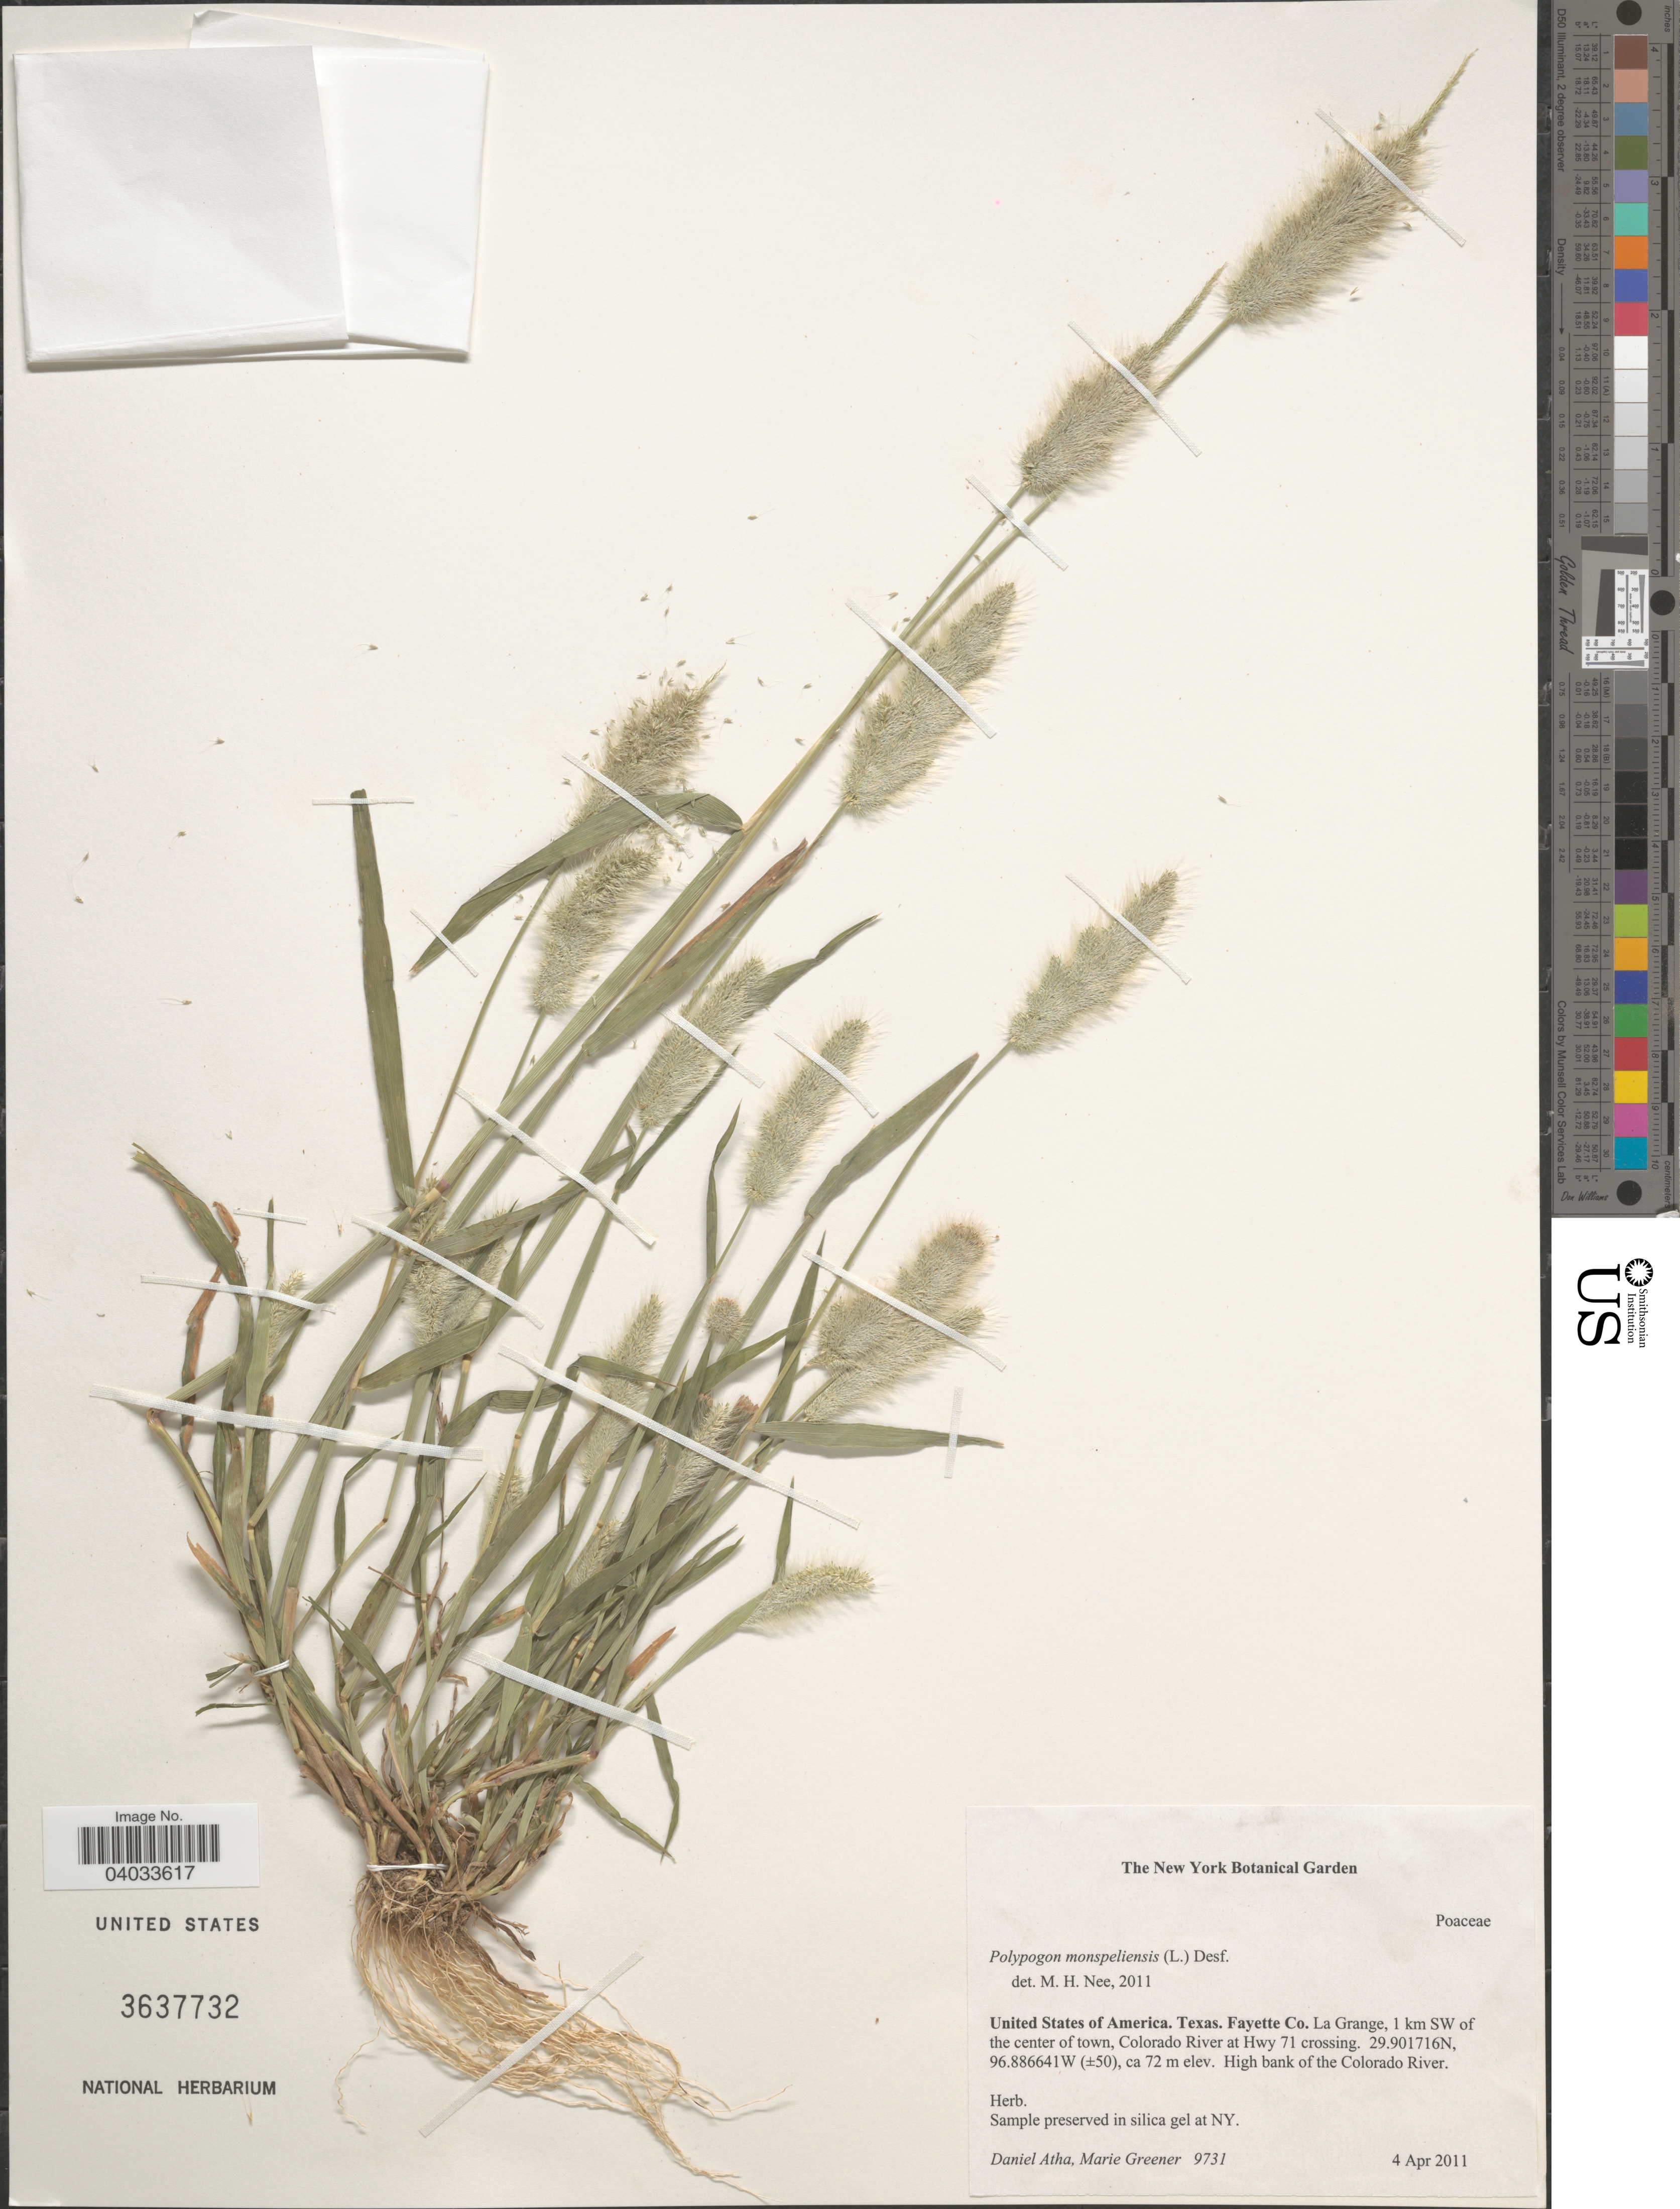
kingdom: Plantae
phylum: Tracheophyta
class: Liliopsida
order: Poales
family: Poaceae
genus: Polypogon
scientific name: Polypogon monspeliensis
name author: (L.) Desf.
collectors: D. Atha & M. Greener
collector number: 9731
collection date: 2011-04-04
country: United States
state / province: Texas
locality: Fayette Co. La Grange, 1 km SW of the center of town, Colorado River at Hwy 71 crossing. High bank of the Colorado River.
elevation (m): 72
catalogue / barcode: US 3637732